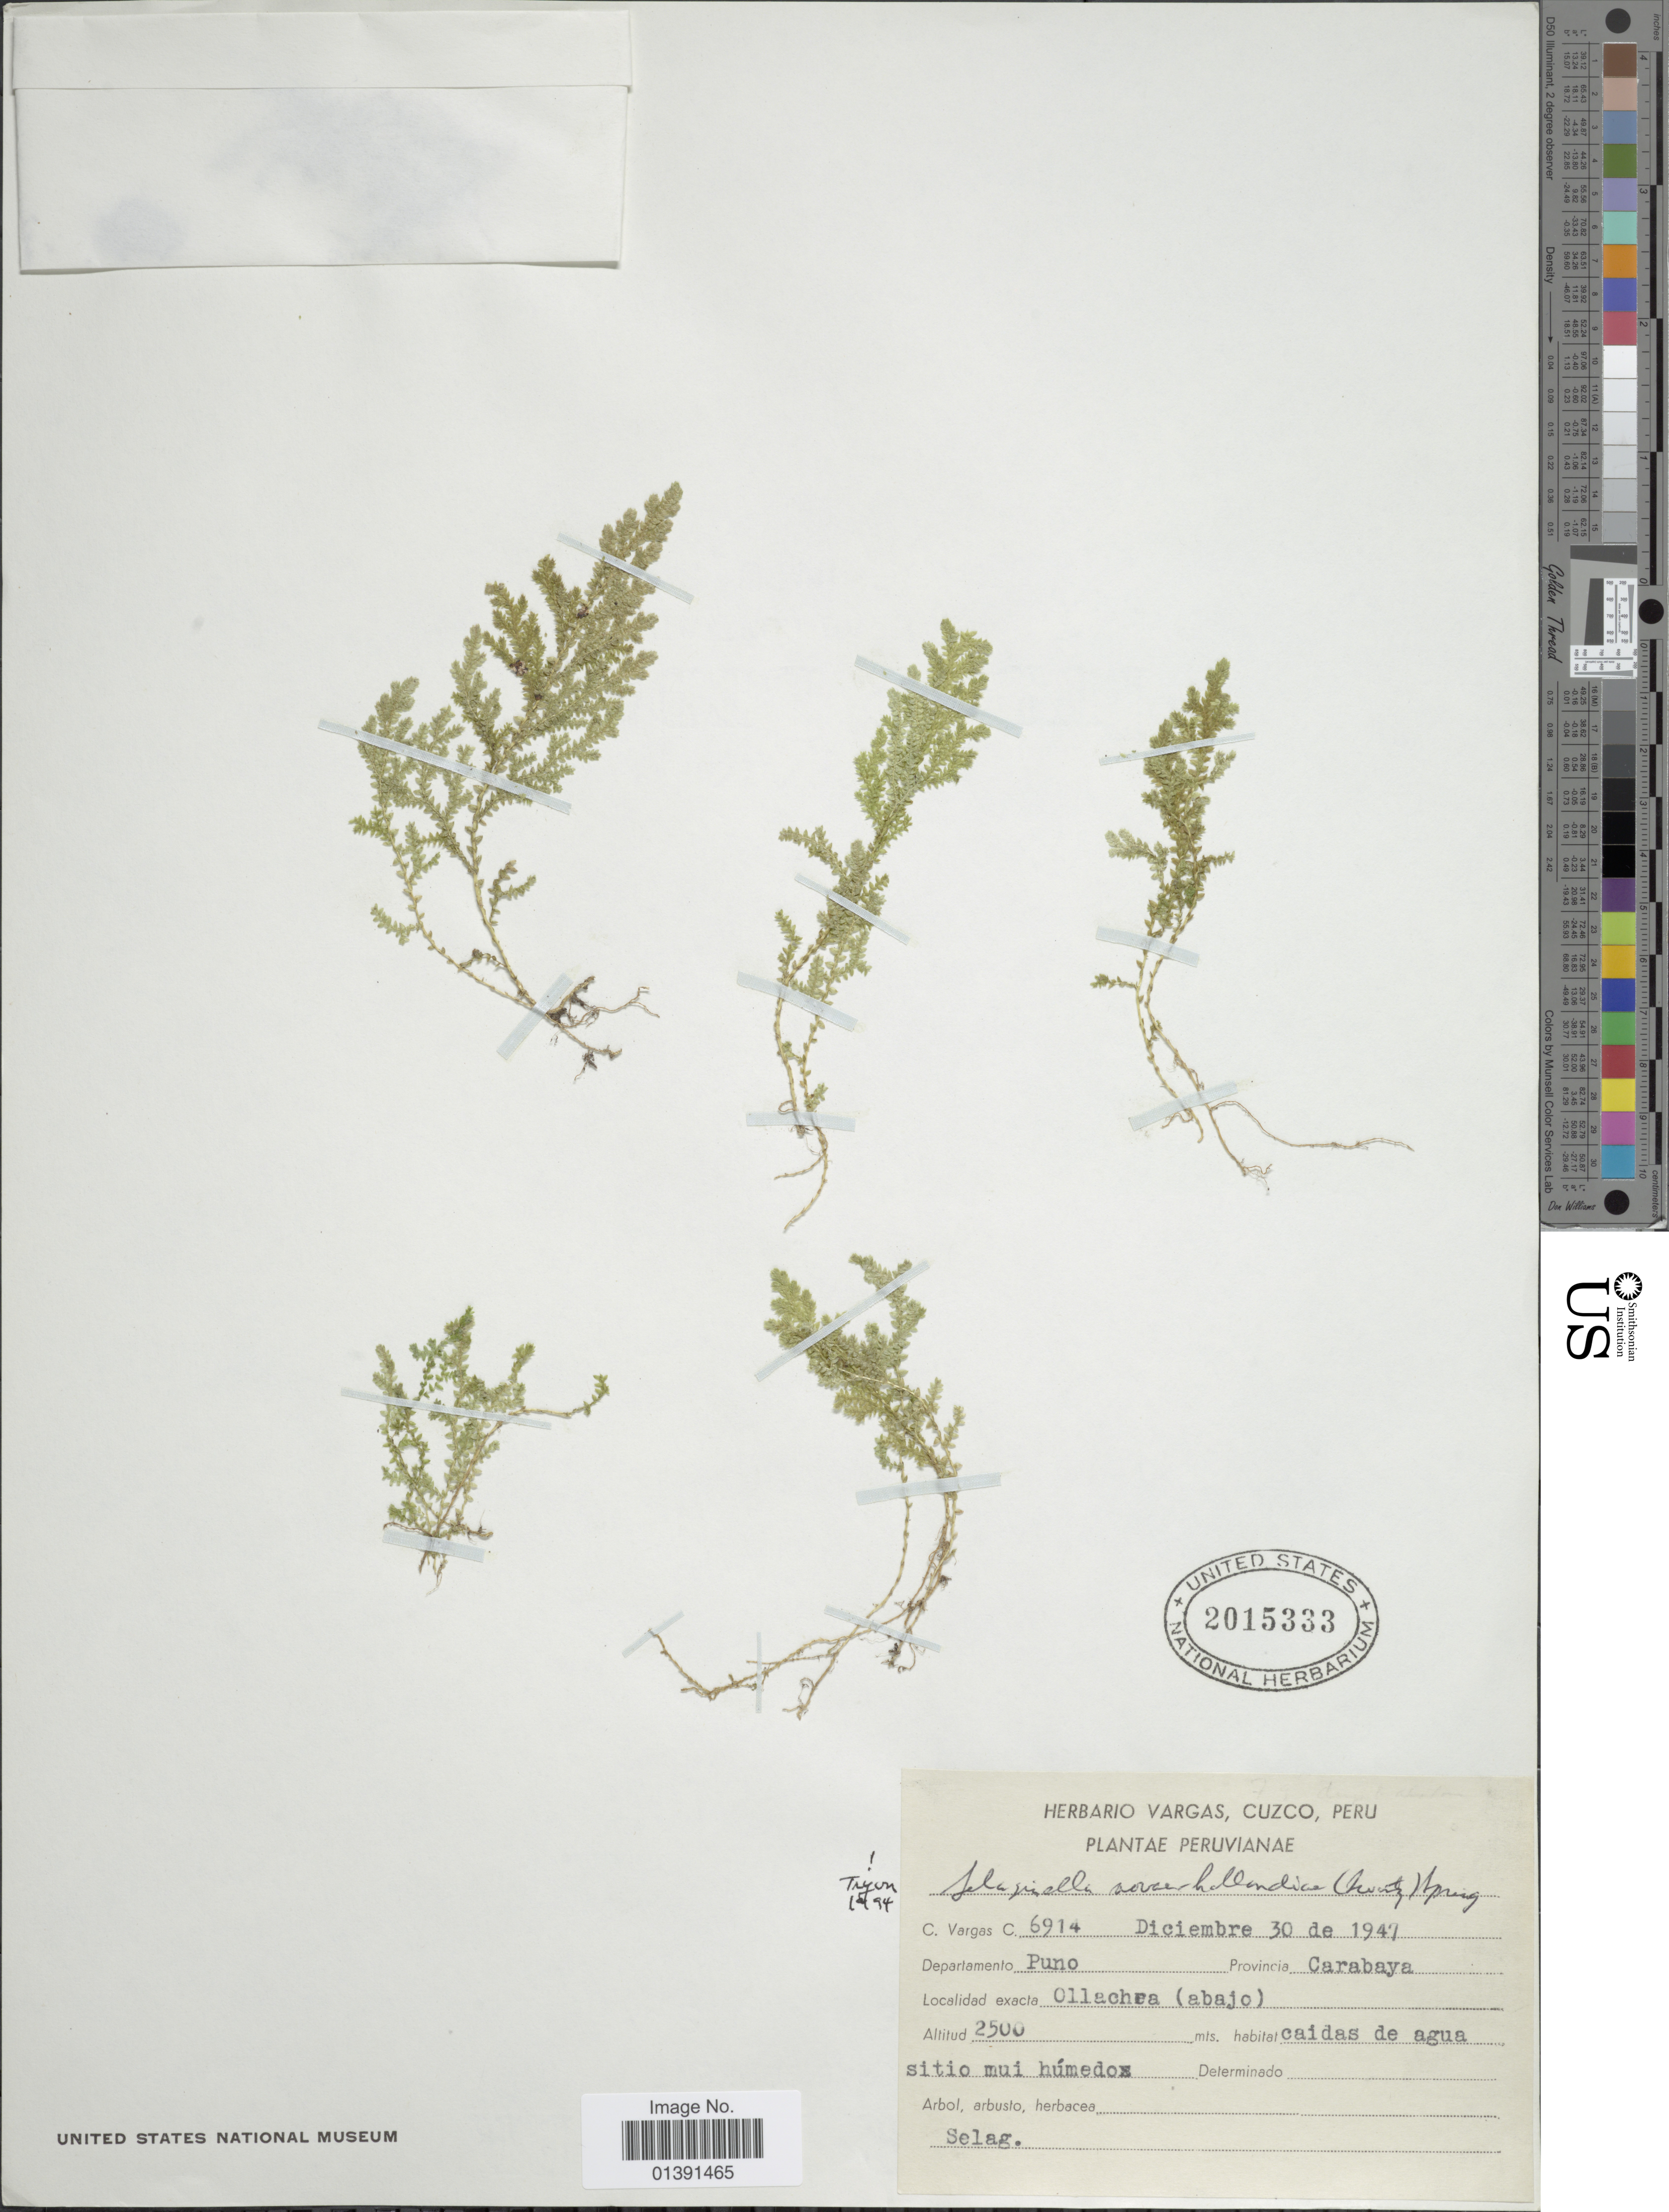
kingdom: Plantae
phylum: Tracheophyta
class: Lycopodiopsida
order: Selaginellales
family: Selaginellaceae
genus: Selaginella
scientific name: Selaginella novae-hollandiae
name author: (Sw.) Spring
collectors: C. Vargas Calderón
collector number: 6914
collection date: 1947-12-30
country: Peru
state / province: Puno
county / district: Carabaya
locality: Provincia Carabaya, Ollachra(abajo)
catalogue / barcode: US 2015333